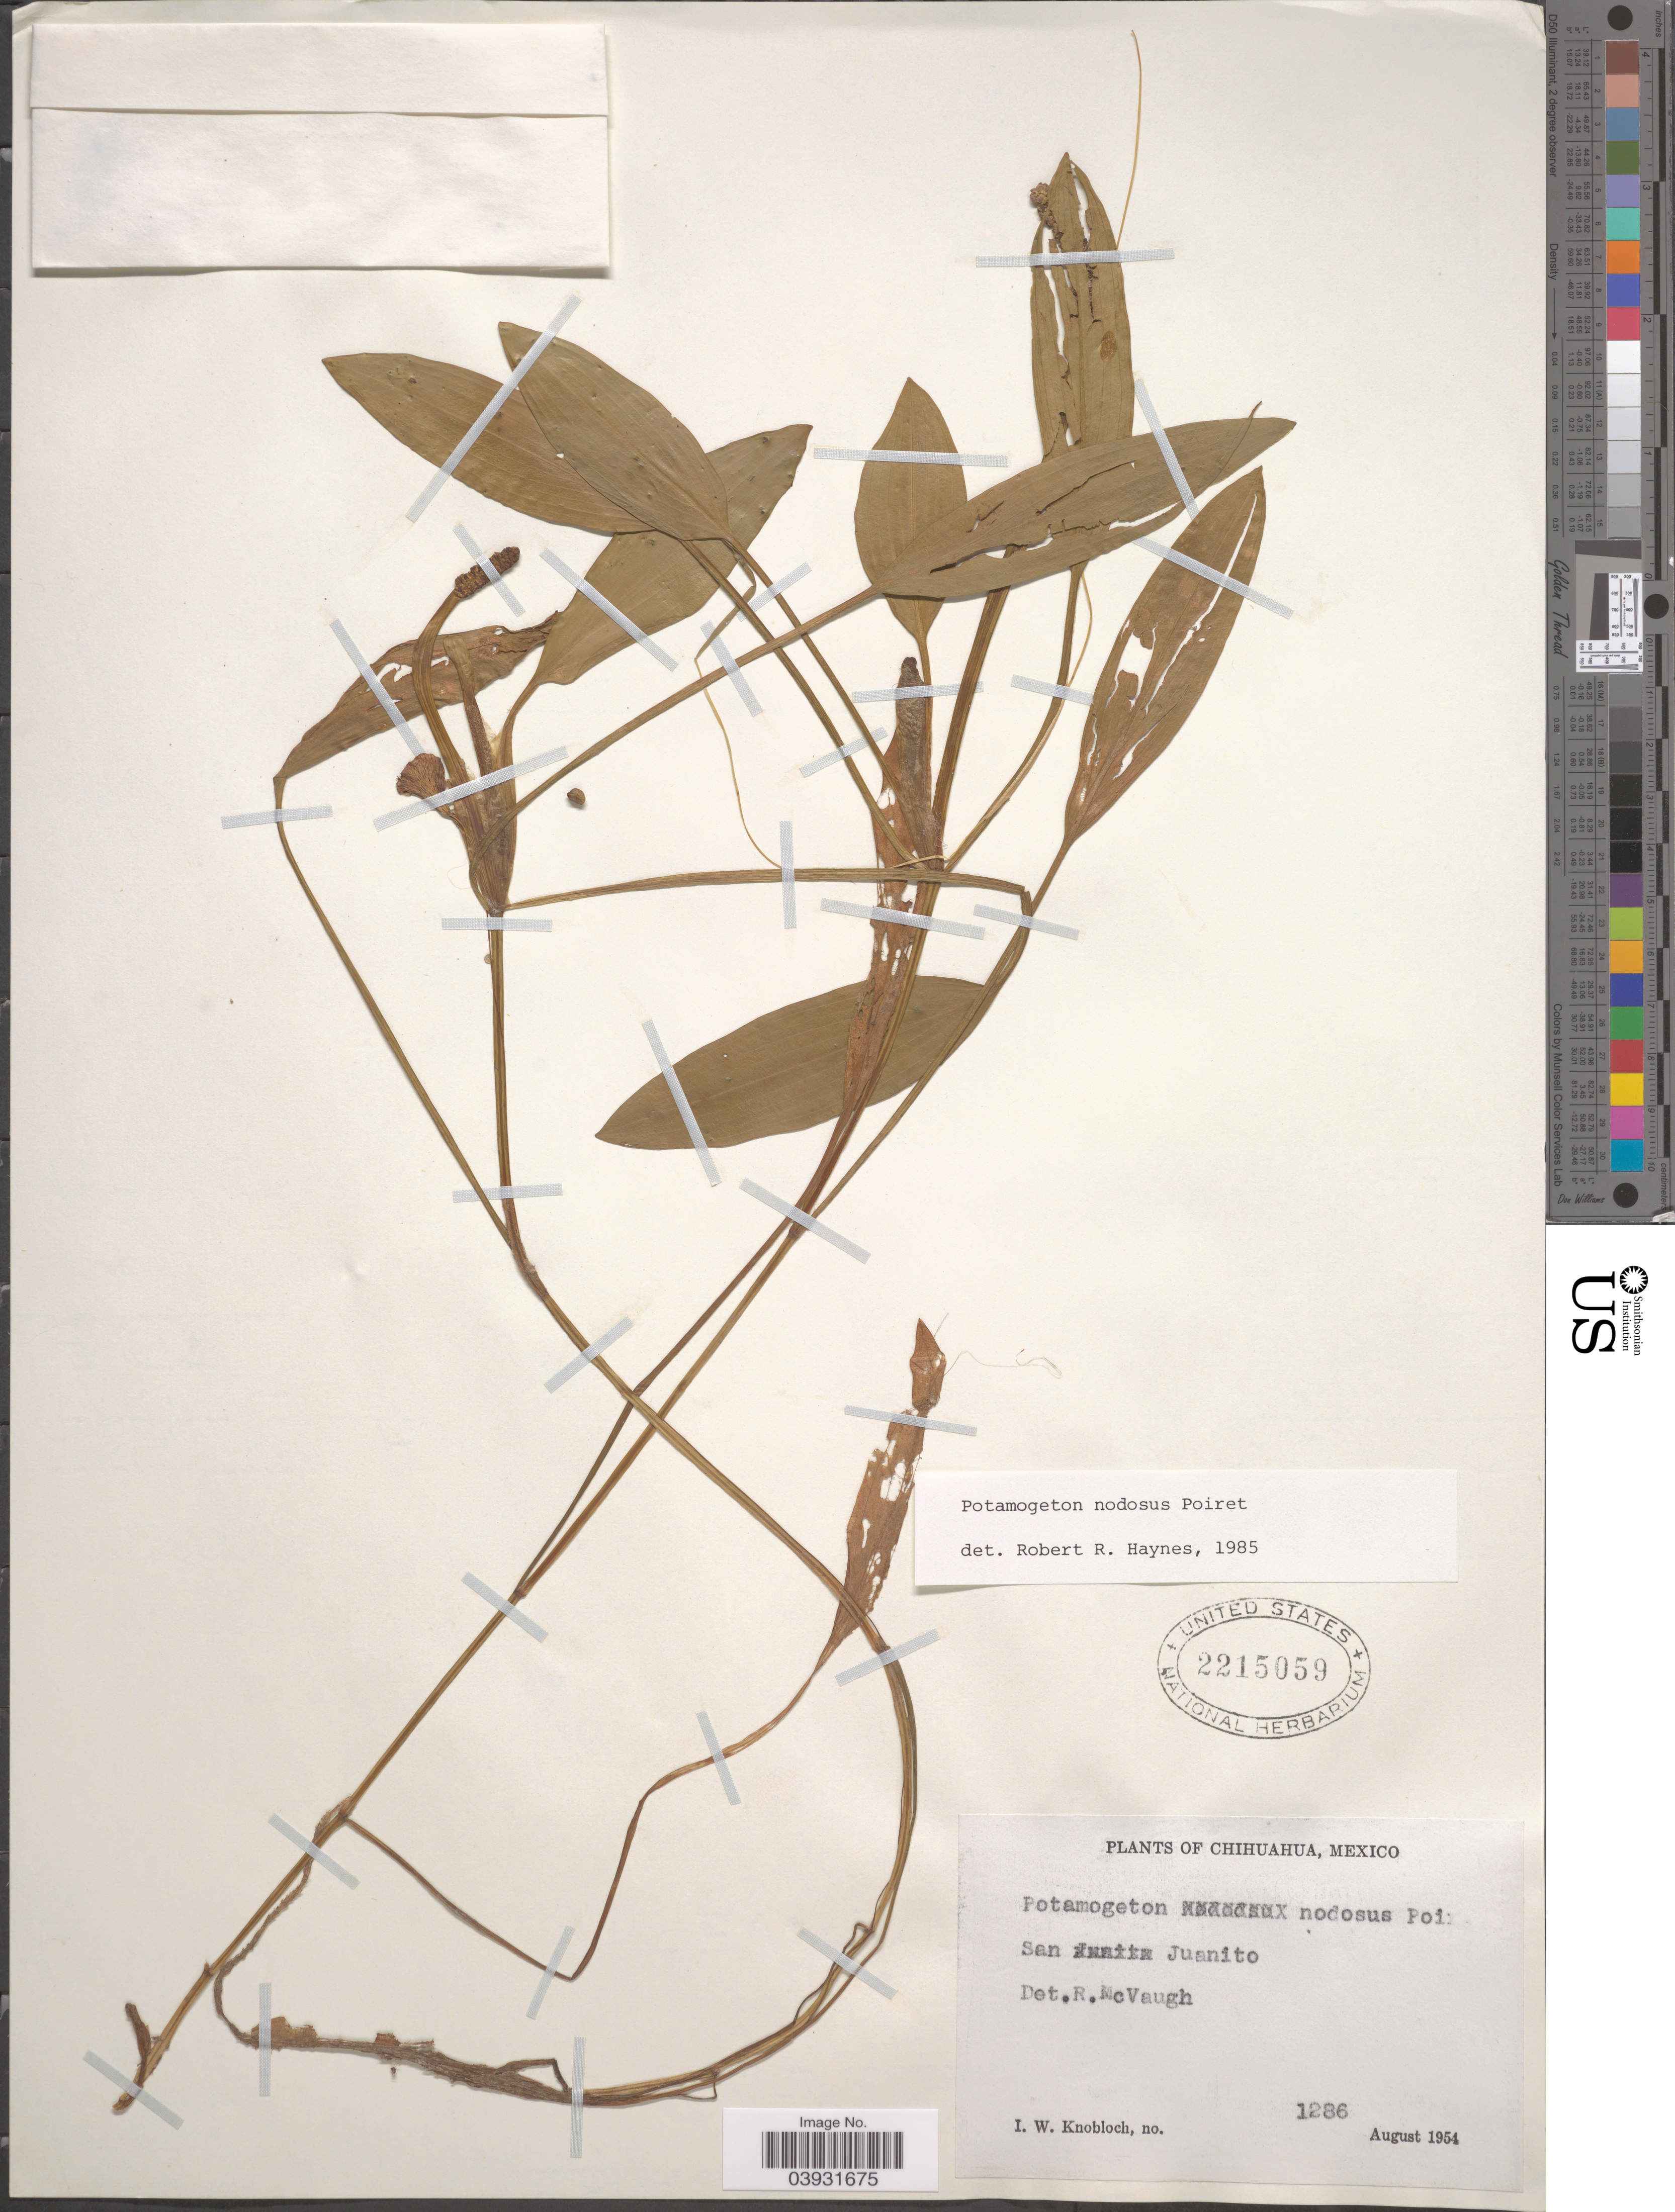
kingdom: Plantae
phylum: Tracheophyta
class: Liliopsida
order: Alismatales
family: Potamogetonaceae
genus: Potamogeton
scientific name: Potamogeton nodosus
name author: Poir.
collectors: I. W. Knobloch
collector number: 1286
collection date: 1954-08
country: Mexico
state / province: Chihuahua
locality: San Juanito.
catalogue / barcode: US 2215059